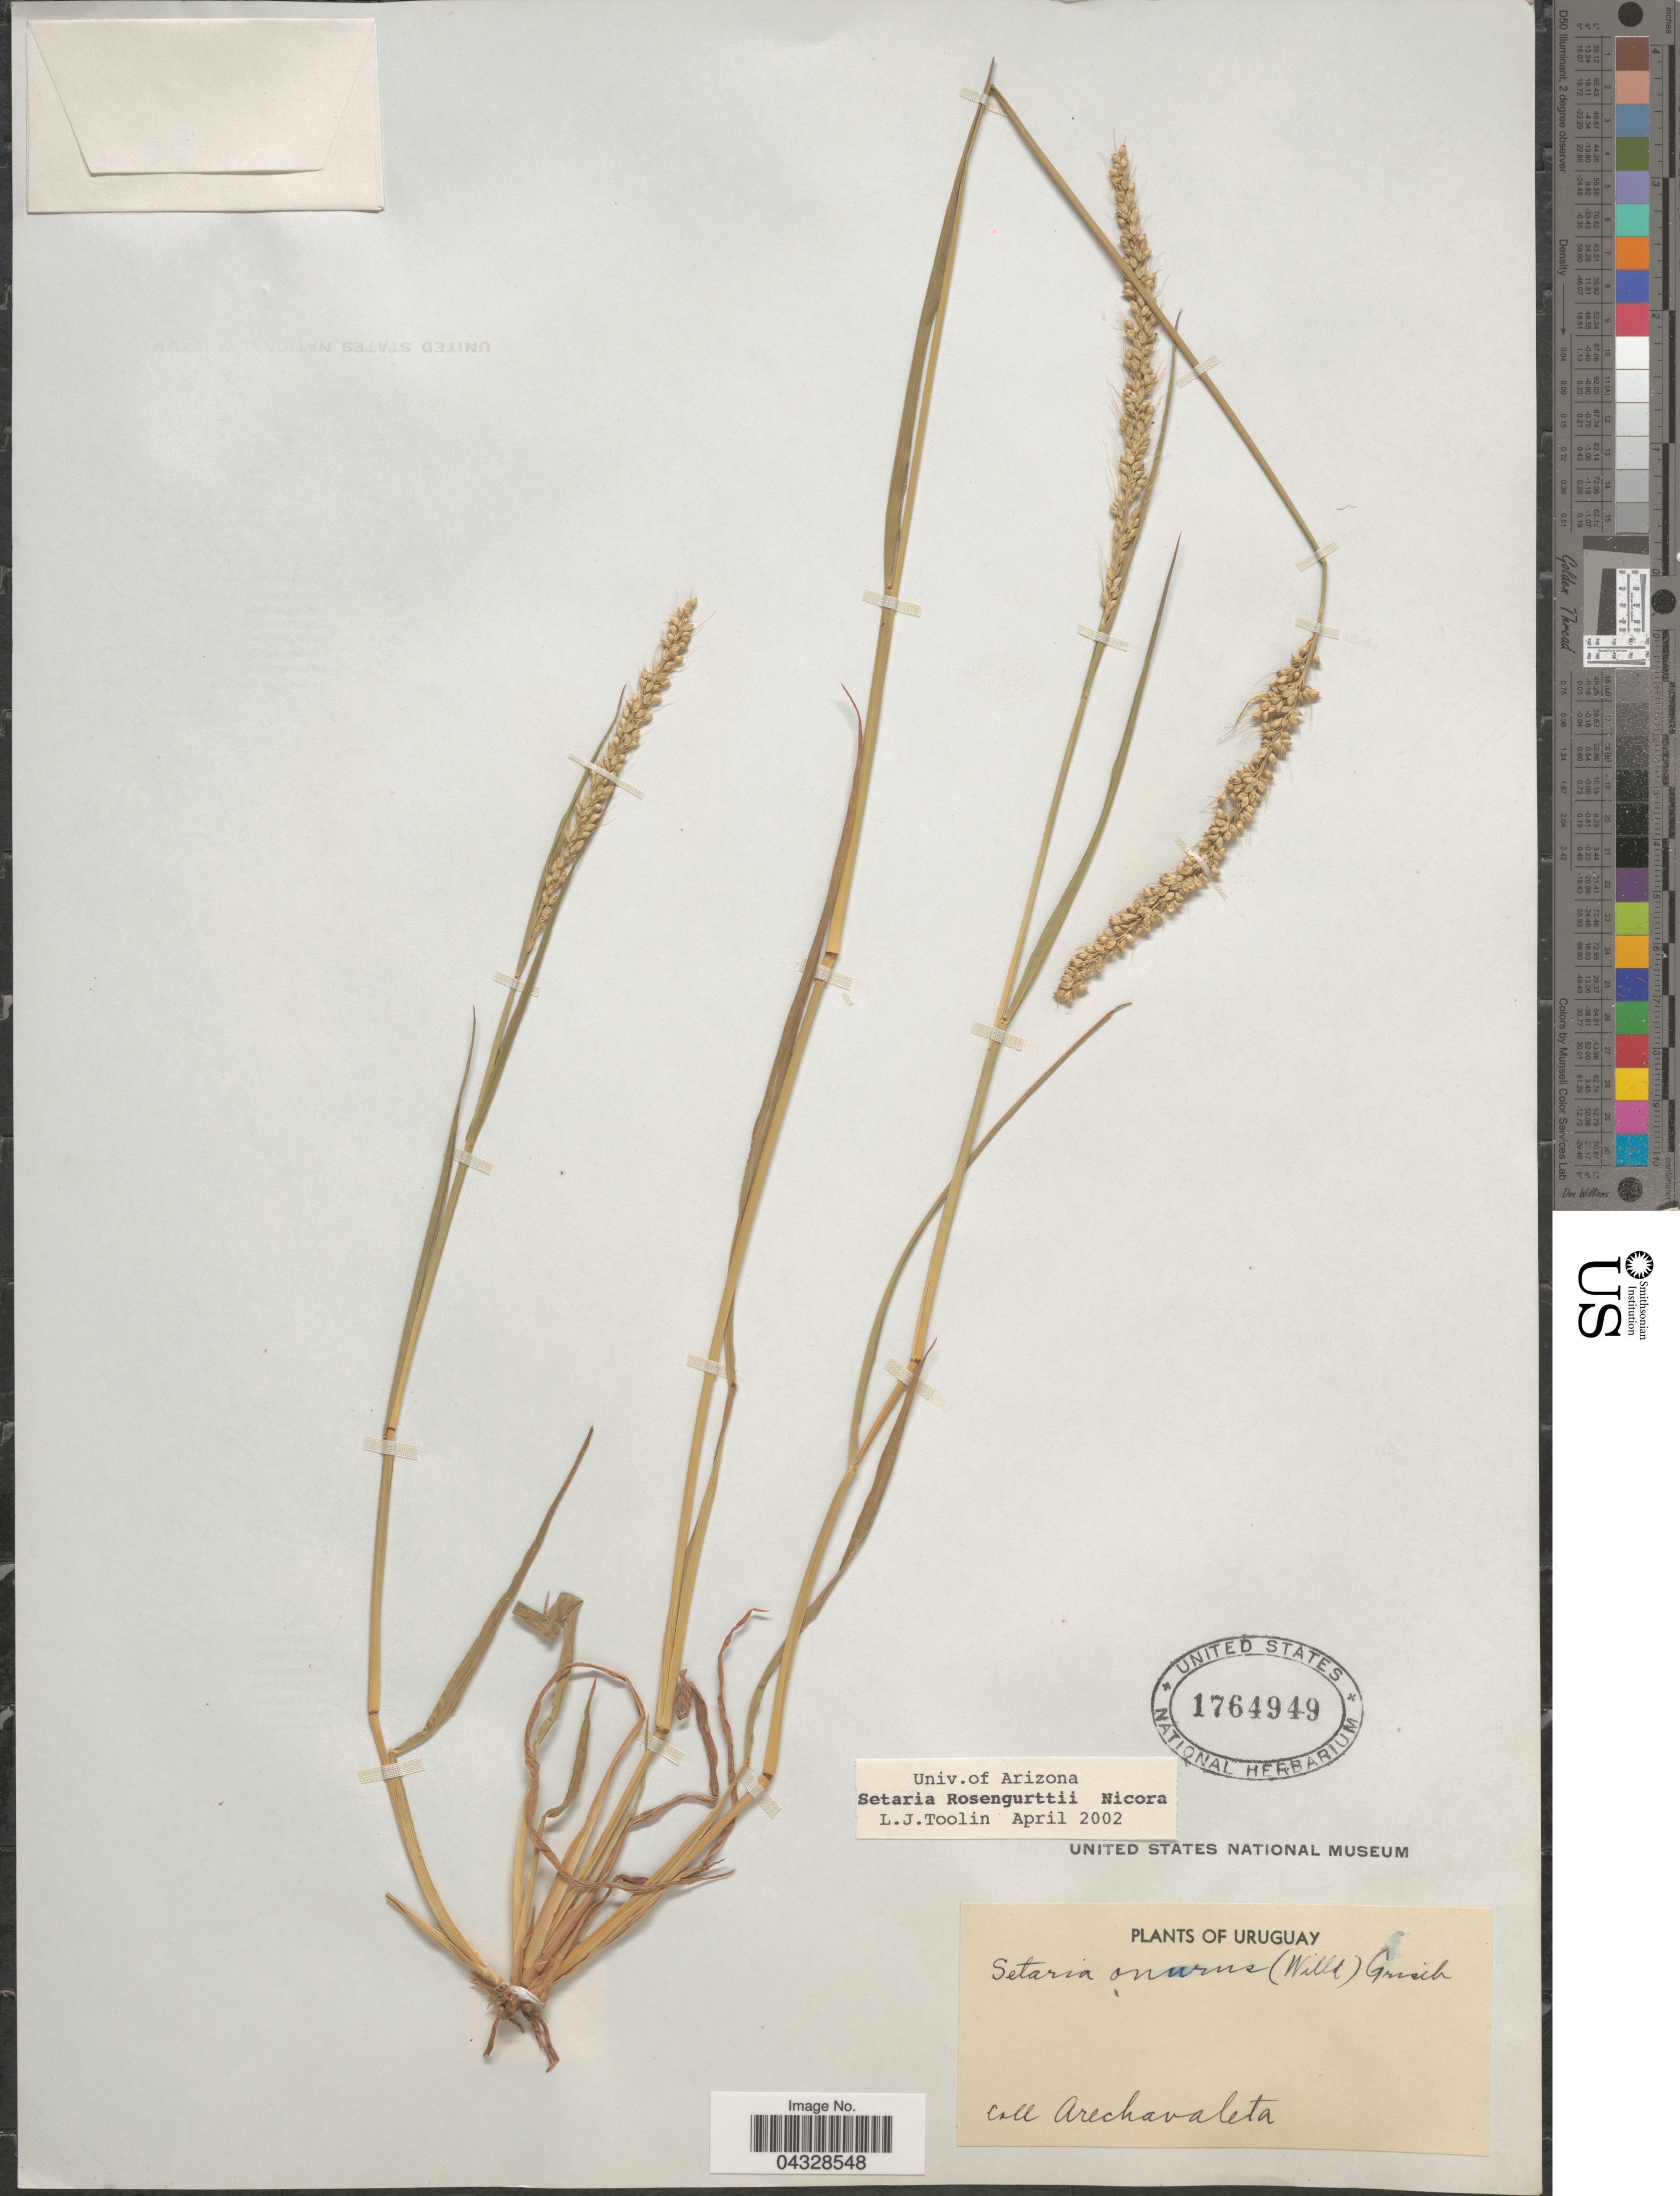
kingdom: Plantae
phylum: Tracheophyta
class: Liliopsida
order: Poales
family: Poaceae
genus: Setaria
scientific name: Setaria rosengurttii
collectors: Arechavaleta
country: Uruguay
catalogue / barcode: US 1764949